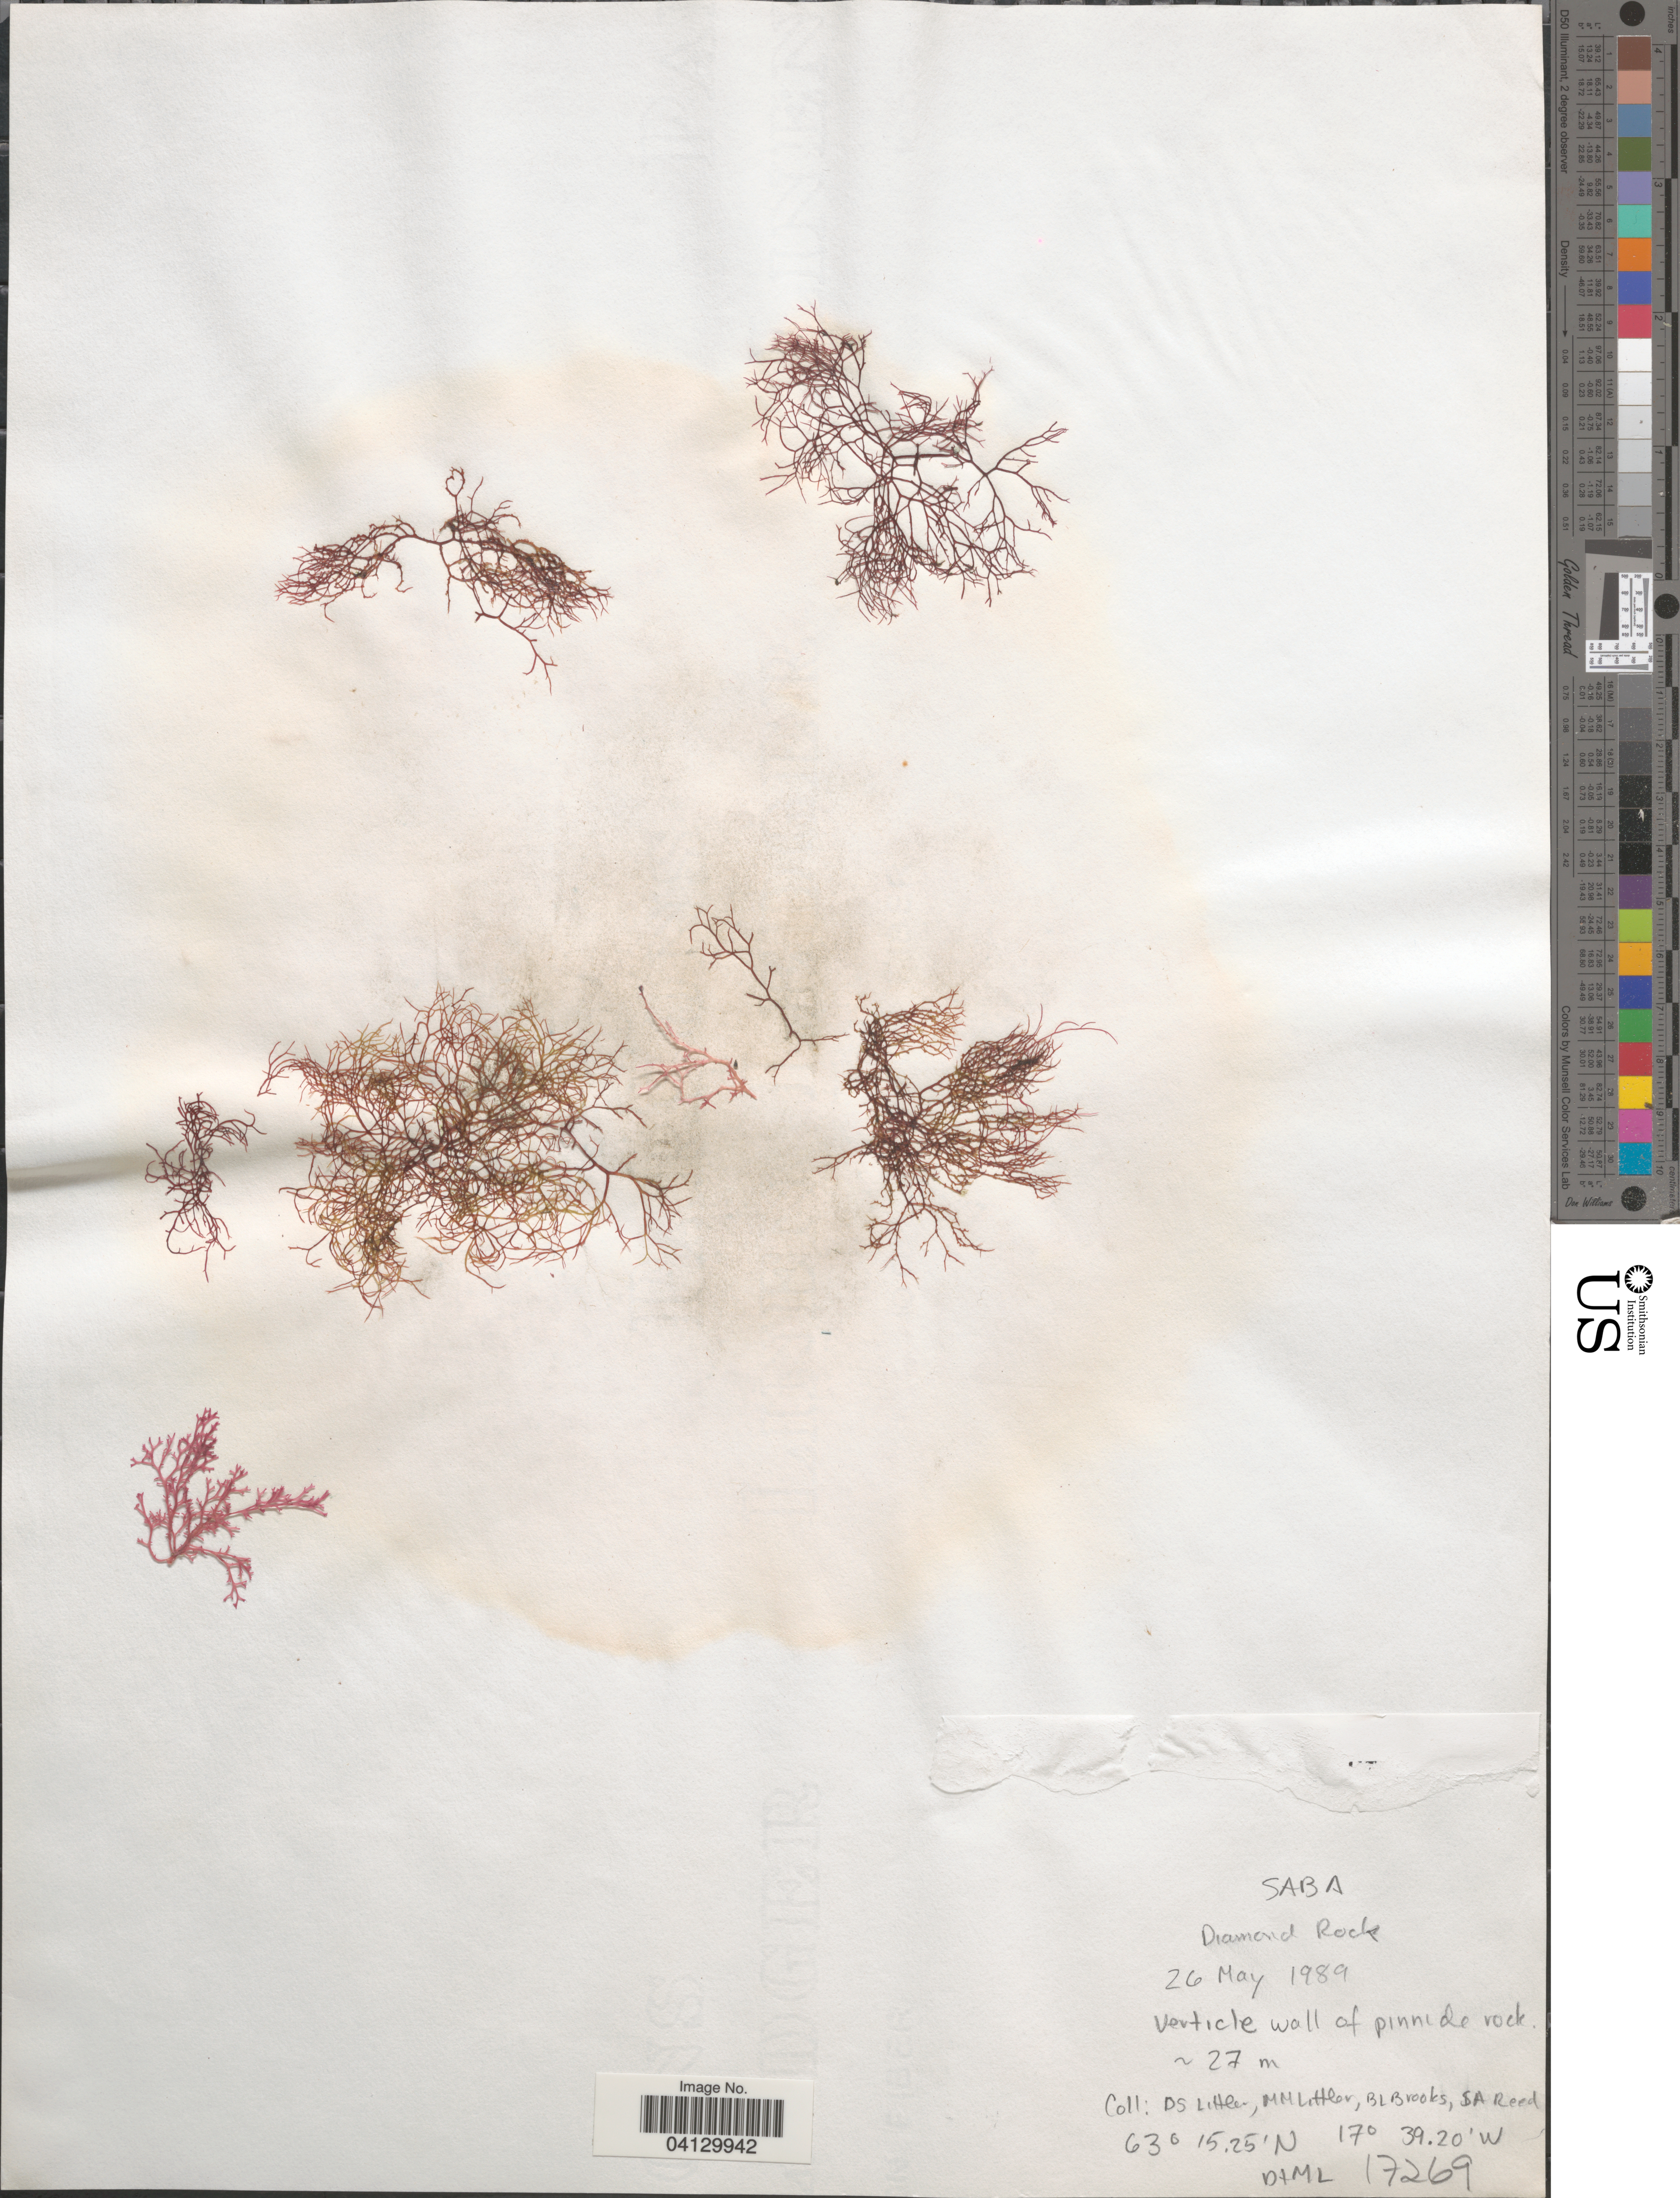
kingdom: Plantae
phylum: Tracheophyta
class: Magnoliopsida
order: Gentianales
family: Apocynaceae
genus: Saba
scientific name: Saba sp.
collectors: D. S. Littler, B. Brooks & S. Reed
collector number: D&ML17269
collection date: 1989-05-26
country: Netherlands Antilles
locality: Saba, Diamond Rocks.